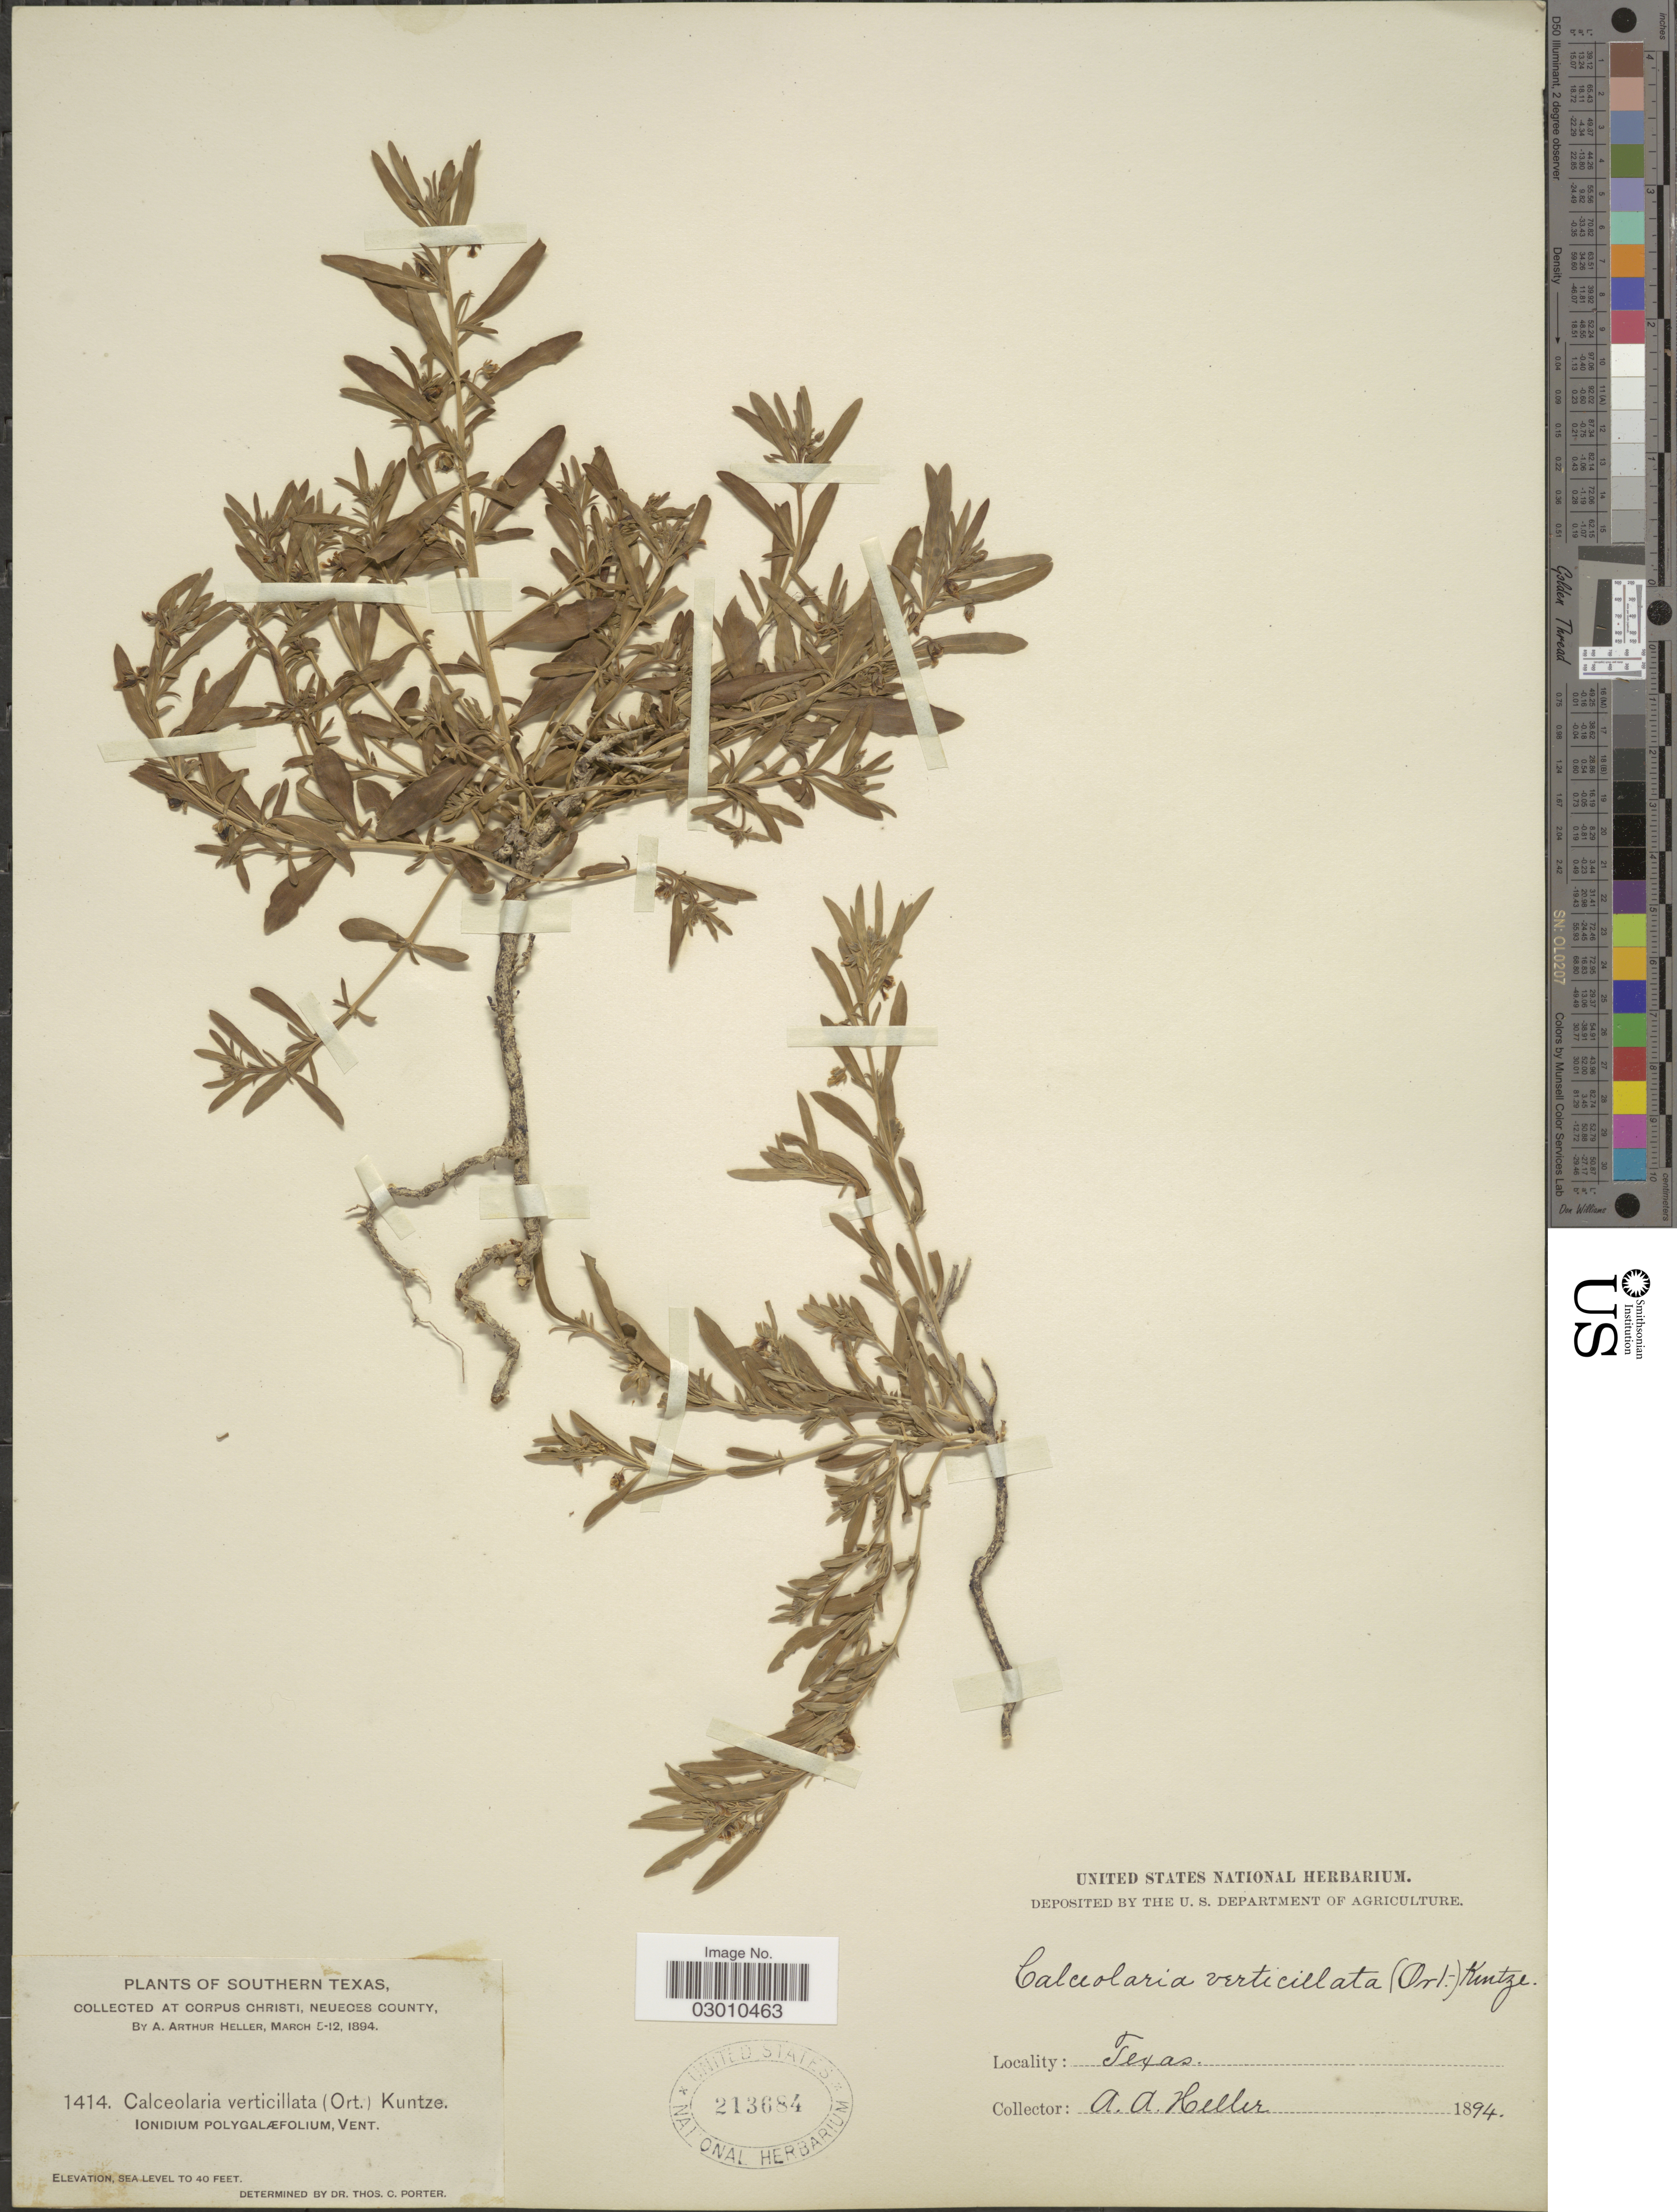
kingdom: Plantae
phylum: Tracheophyta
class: Magnoliopsida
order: Malpighiales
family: Violaceae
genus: Pombalia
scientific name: Pombalia verticillata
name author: (Ortega) Paula-Souza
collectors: A. A. Heller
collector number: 1414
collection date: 1894-03-05/1894-03-12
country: United States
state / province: Texas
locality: Southern Texas, Collected at Corpus Christi, Neueces County.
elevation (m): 0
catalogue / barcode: US 213684